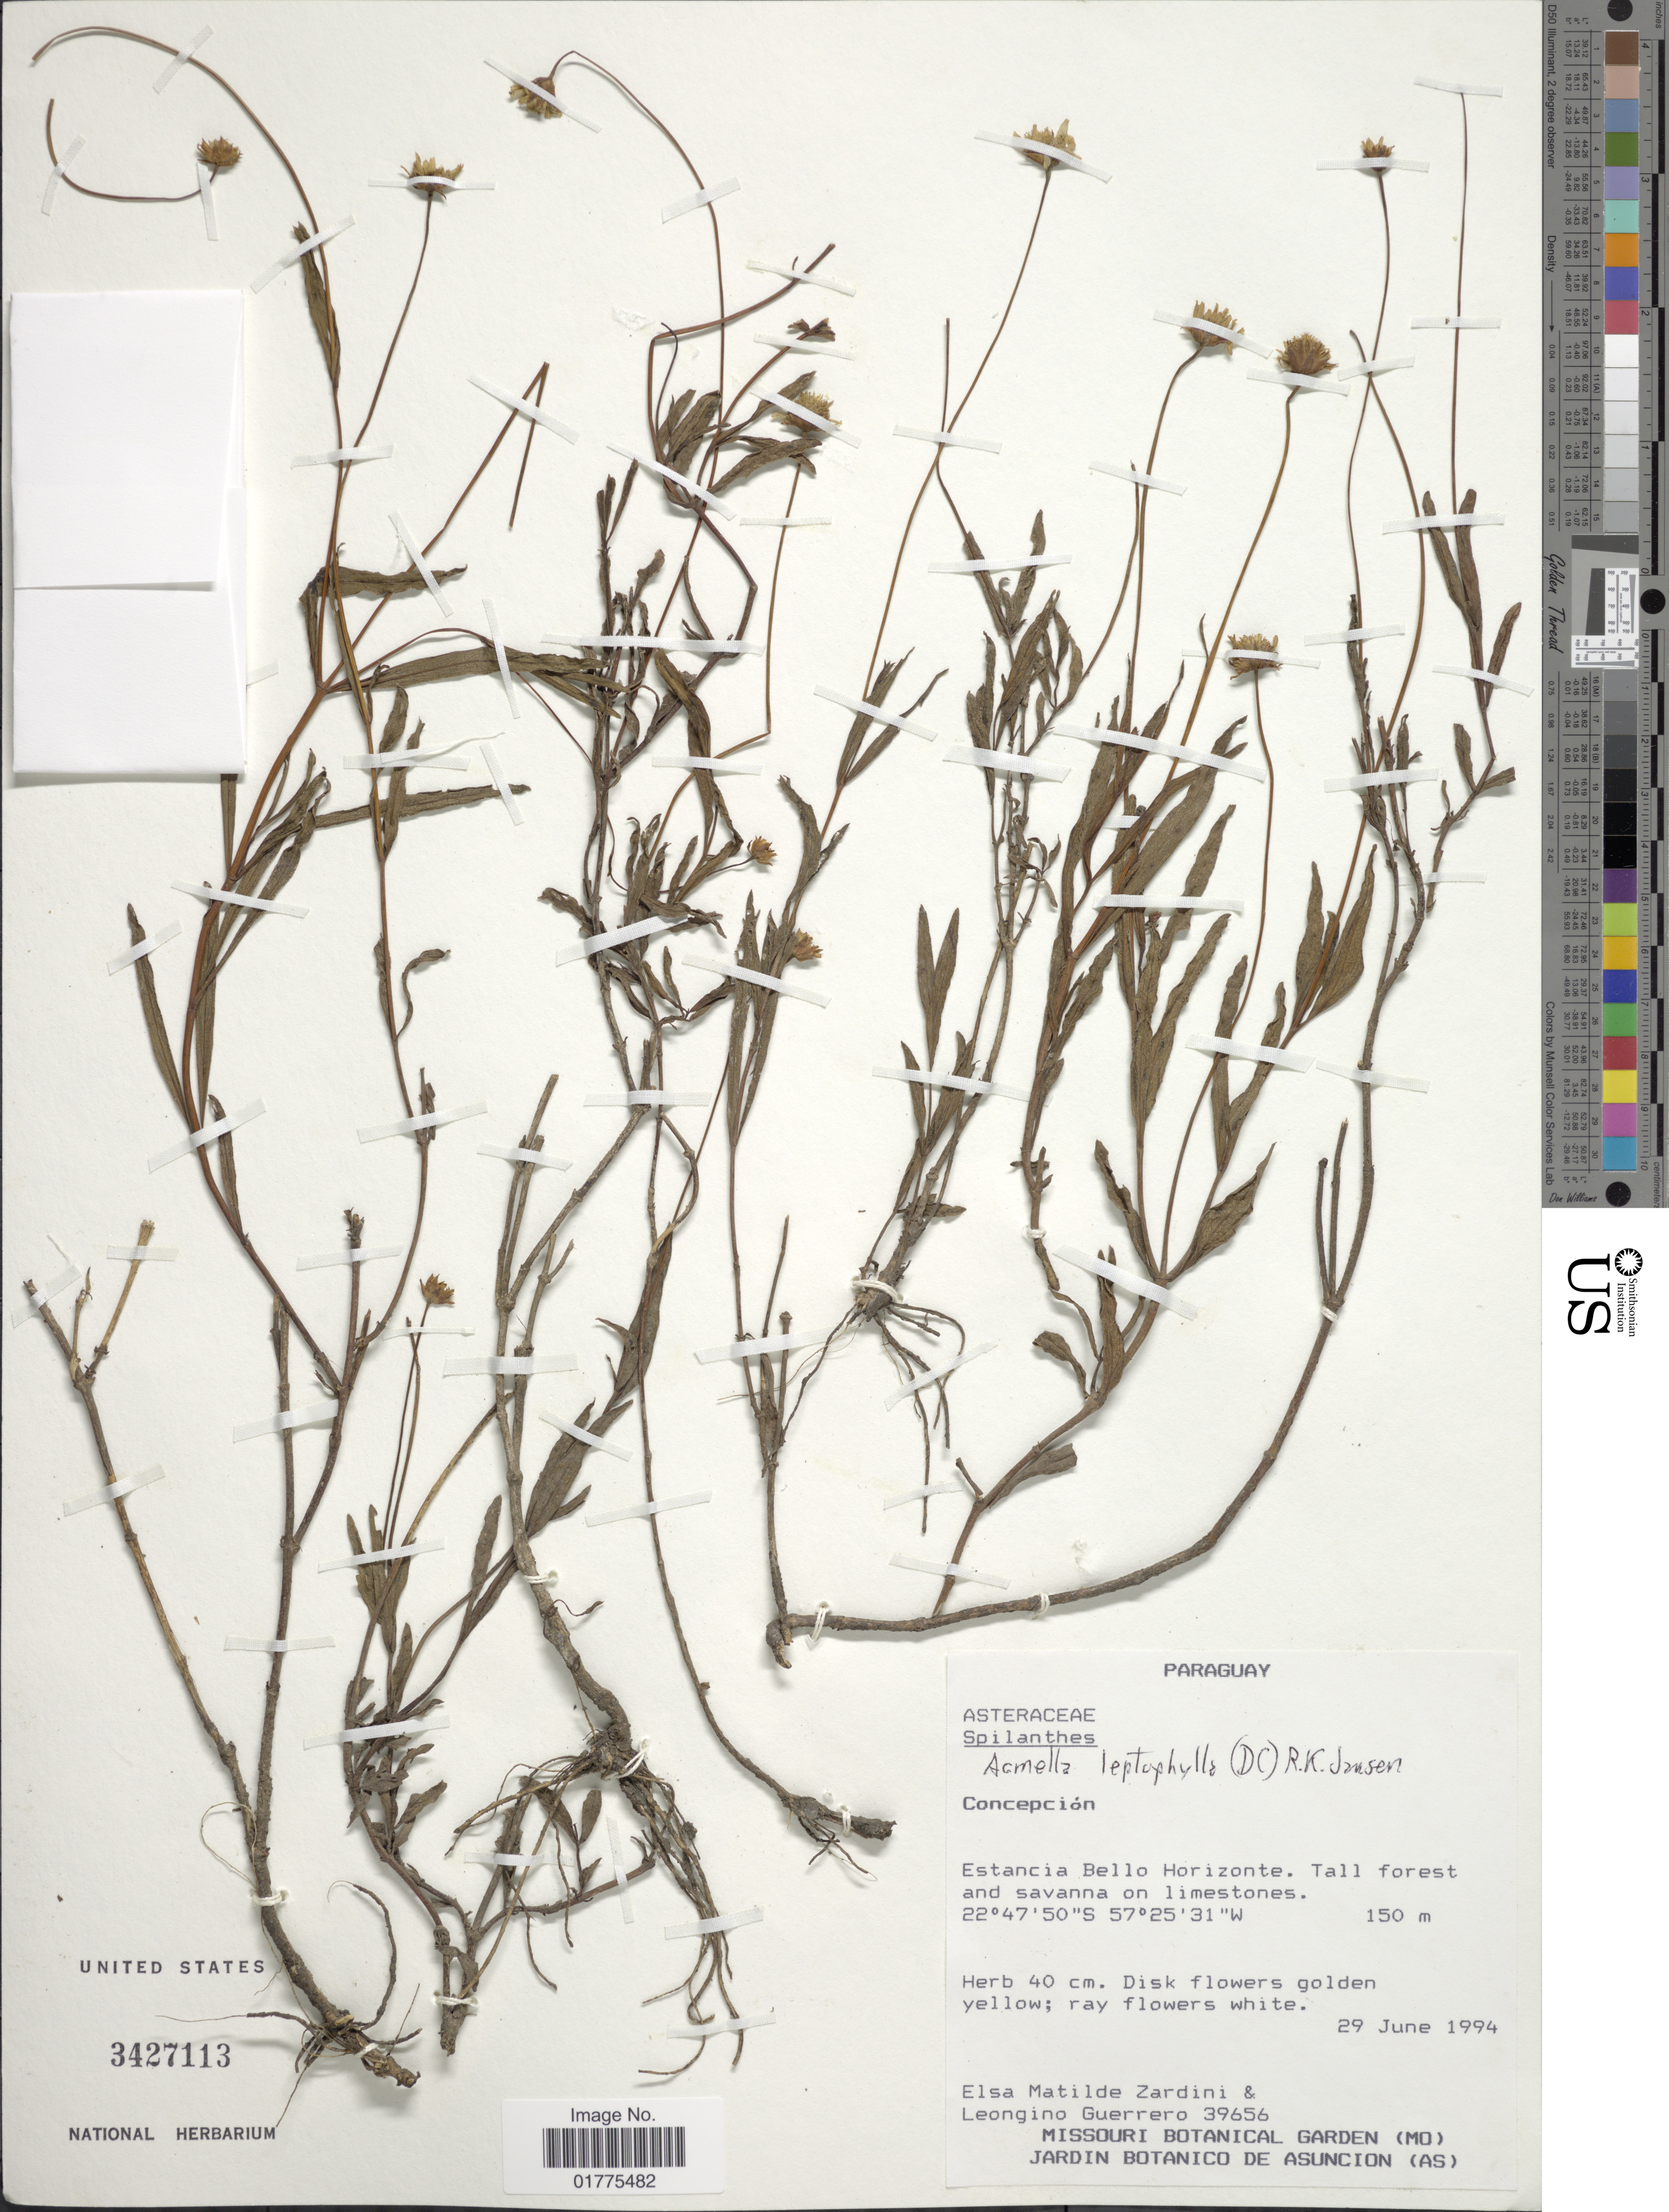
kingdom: Plantae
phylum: Tracheophyta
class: Magnoliopsida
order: Asterales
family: Asteraceae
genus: Acmella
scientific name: Acmella leptophylla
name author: (DC.) R.K. Jansen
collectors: E. M. Zardini & A. Vargas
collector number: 39656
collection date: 1994-06-29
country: Paraguay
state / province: Concepcion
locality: Estancia Bello Horizonte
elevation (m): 150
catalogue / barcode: US 3427113